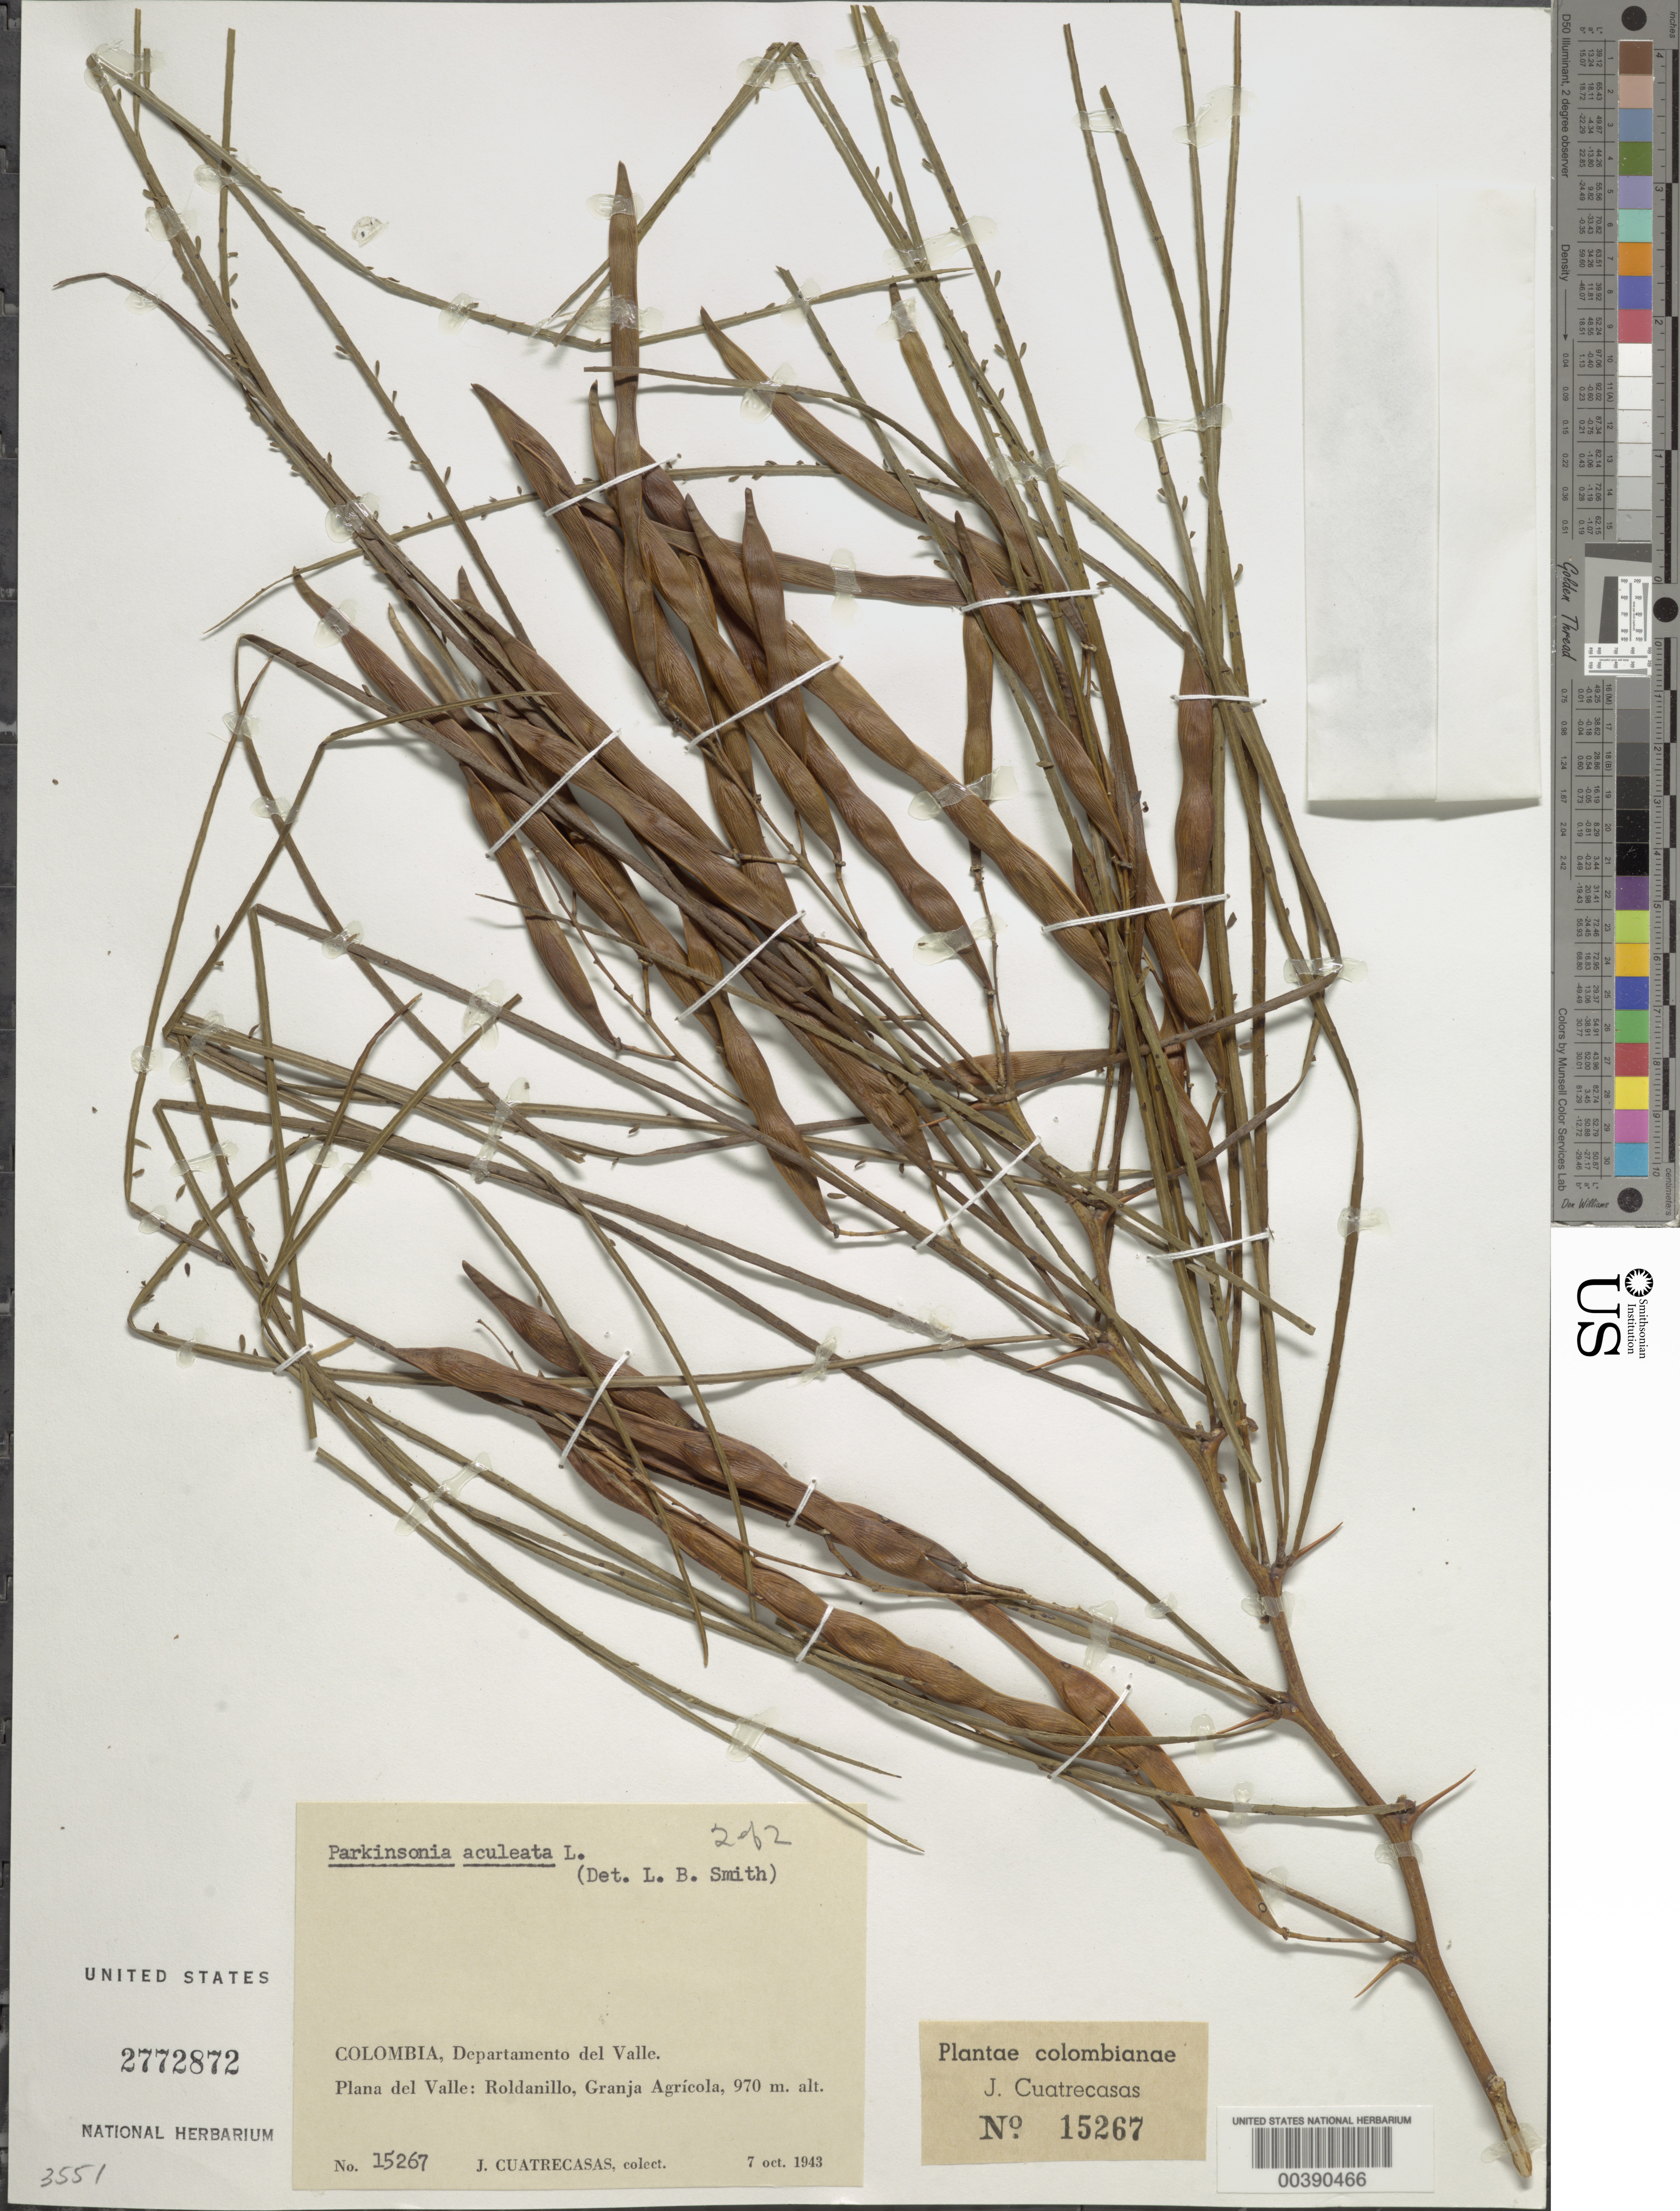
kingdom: Plantae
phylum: Tracheophyta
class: Magnoliopsida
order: Fabales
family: Fabaceae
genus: Parkinsonia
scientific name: Parkinsonia aculeata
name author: L.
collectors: J. Cuatrecasas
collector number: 15267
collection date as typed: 07 Oct 1943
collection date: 1943-10-07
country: Colombia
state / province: Valle del Cauca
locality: Roldanillo, granja agRicola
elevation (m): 970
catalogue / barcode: US 2772872